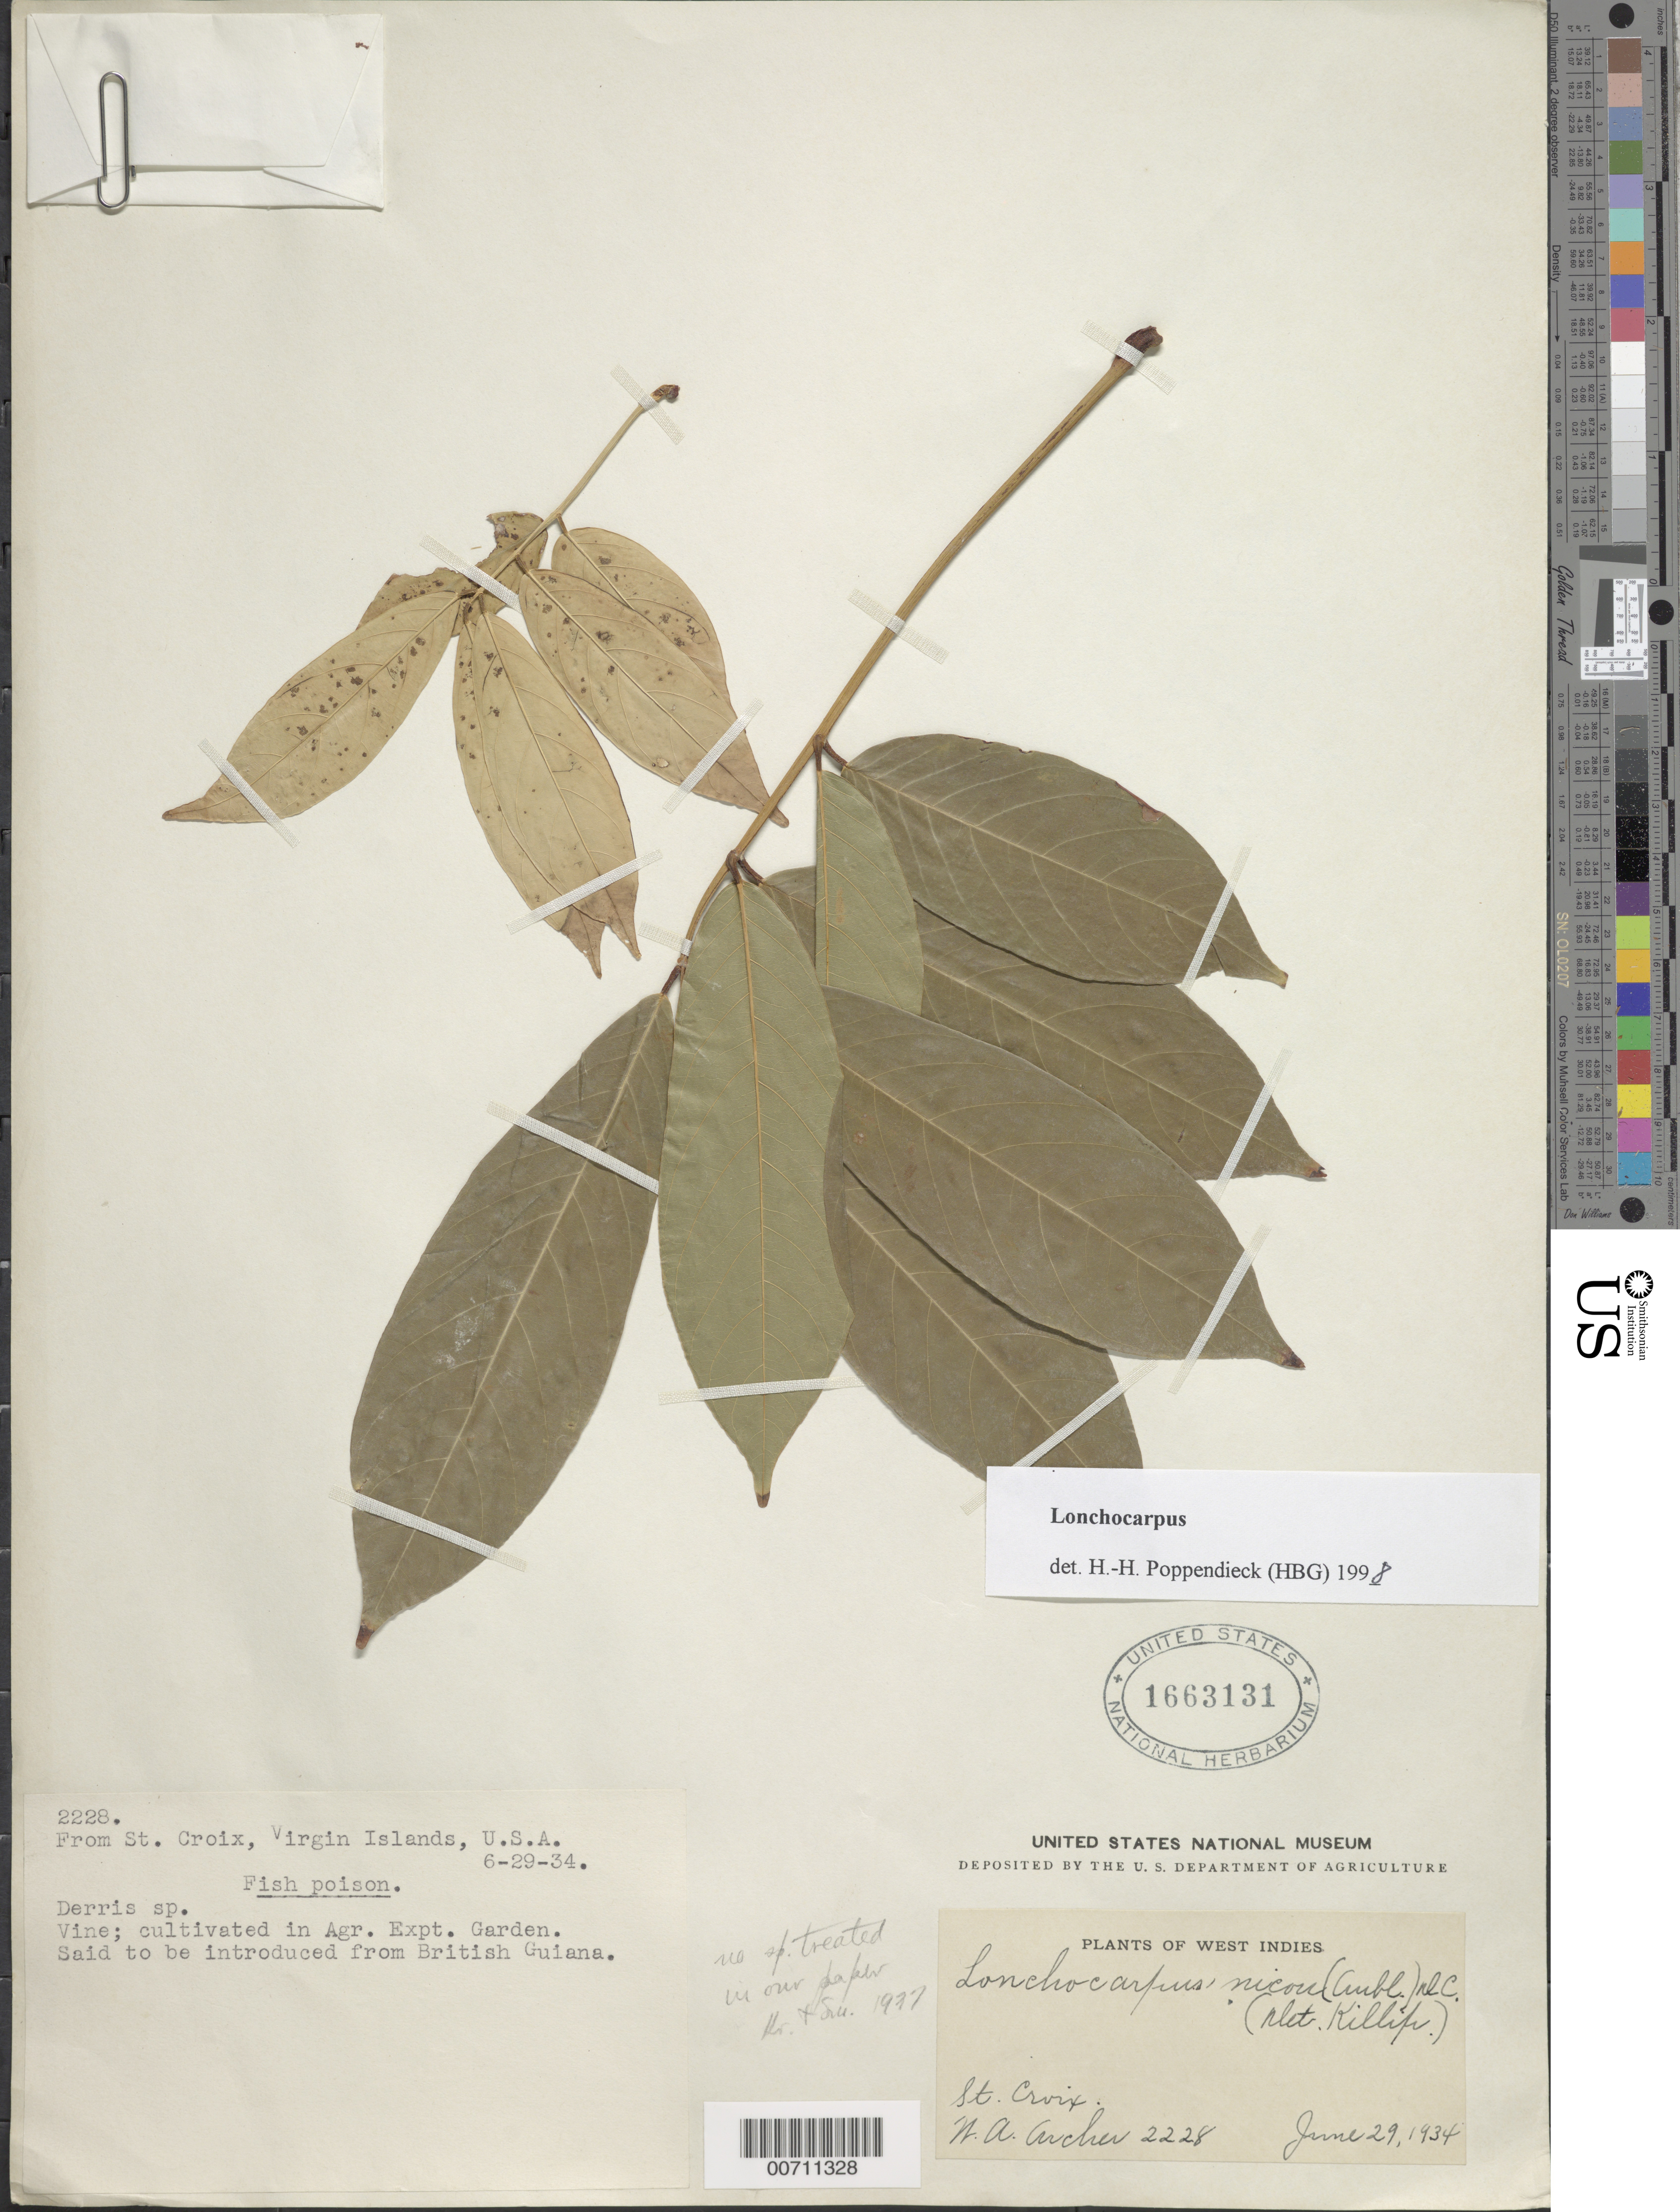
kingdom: Plantae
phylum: Tracheophyta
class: Magnoliopsida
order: Fabales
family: Fabaceae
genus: Lonchocarpus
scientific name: Lonchocarpus sp.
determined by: Poppendieck, H.-H., (HBG), Institut fur Allgemeine Botanik und Botanischer Garten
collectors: W. A. Archer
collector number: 2228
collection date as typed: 29 Jun 1934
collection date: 1934-06-29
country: U.S. Virgin Islands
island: St. Croix Island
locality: Agr. Exp. Station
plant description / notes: Common name: fish poison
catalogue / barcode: US 1663131